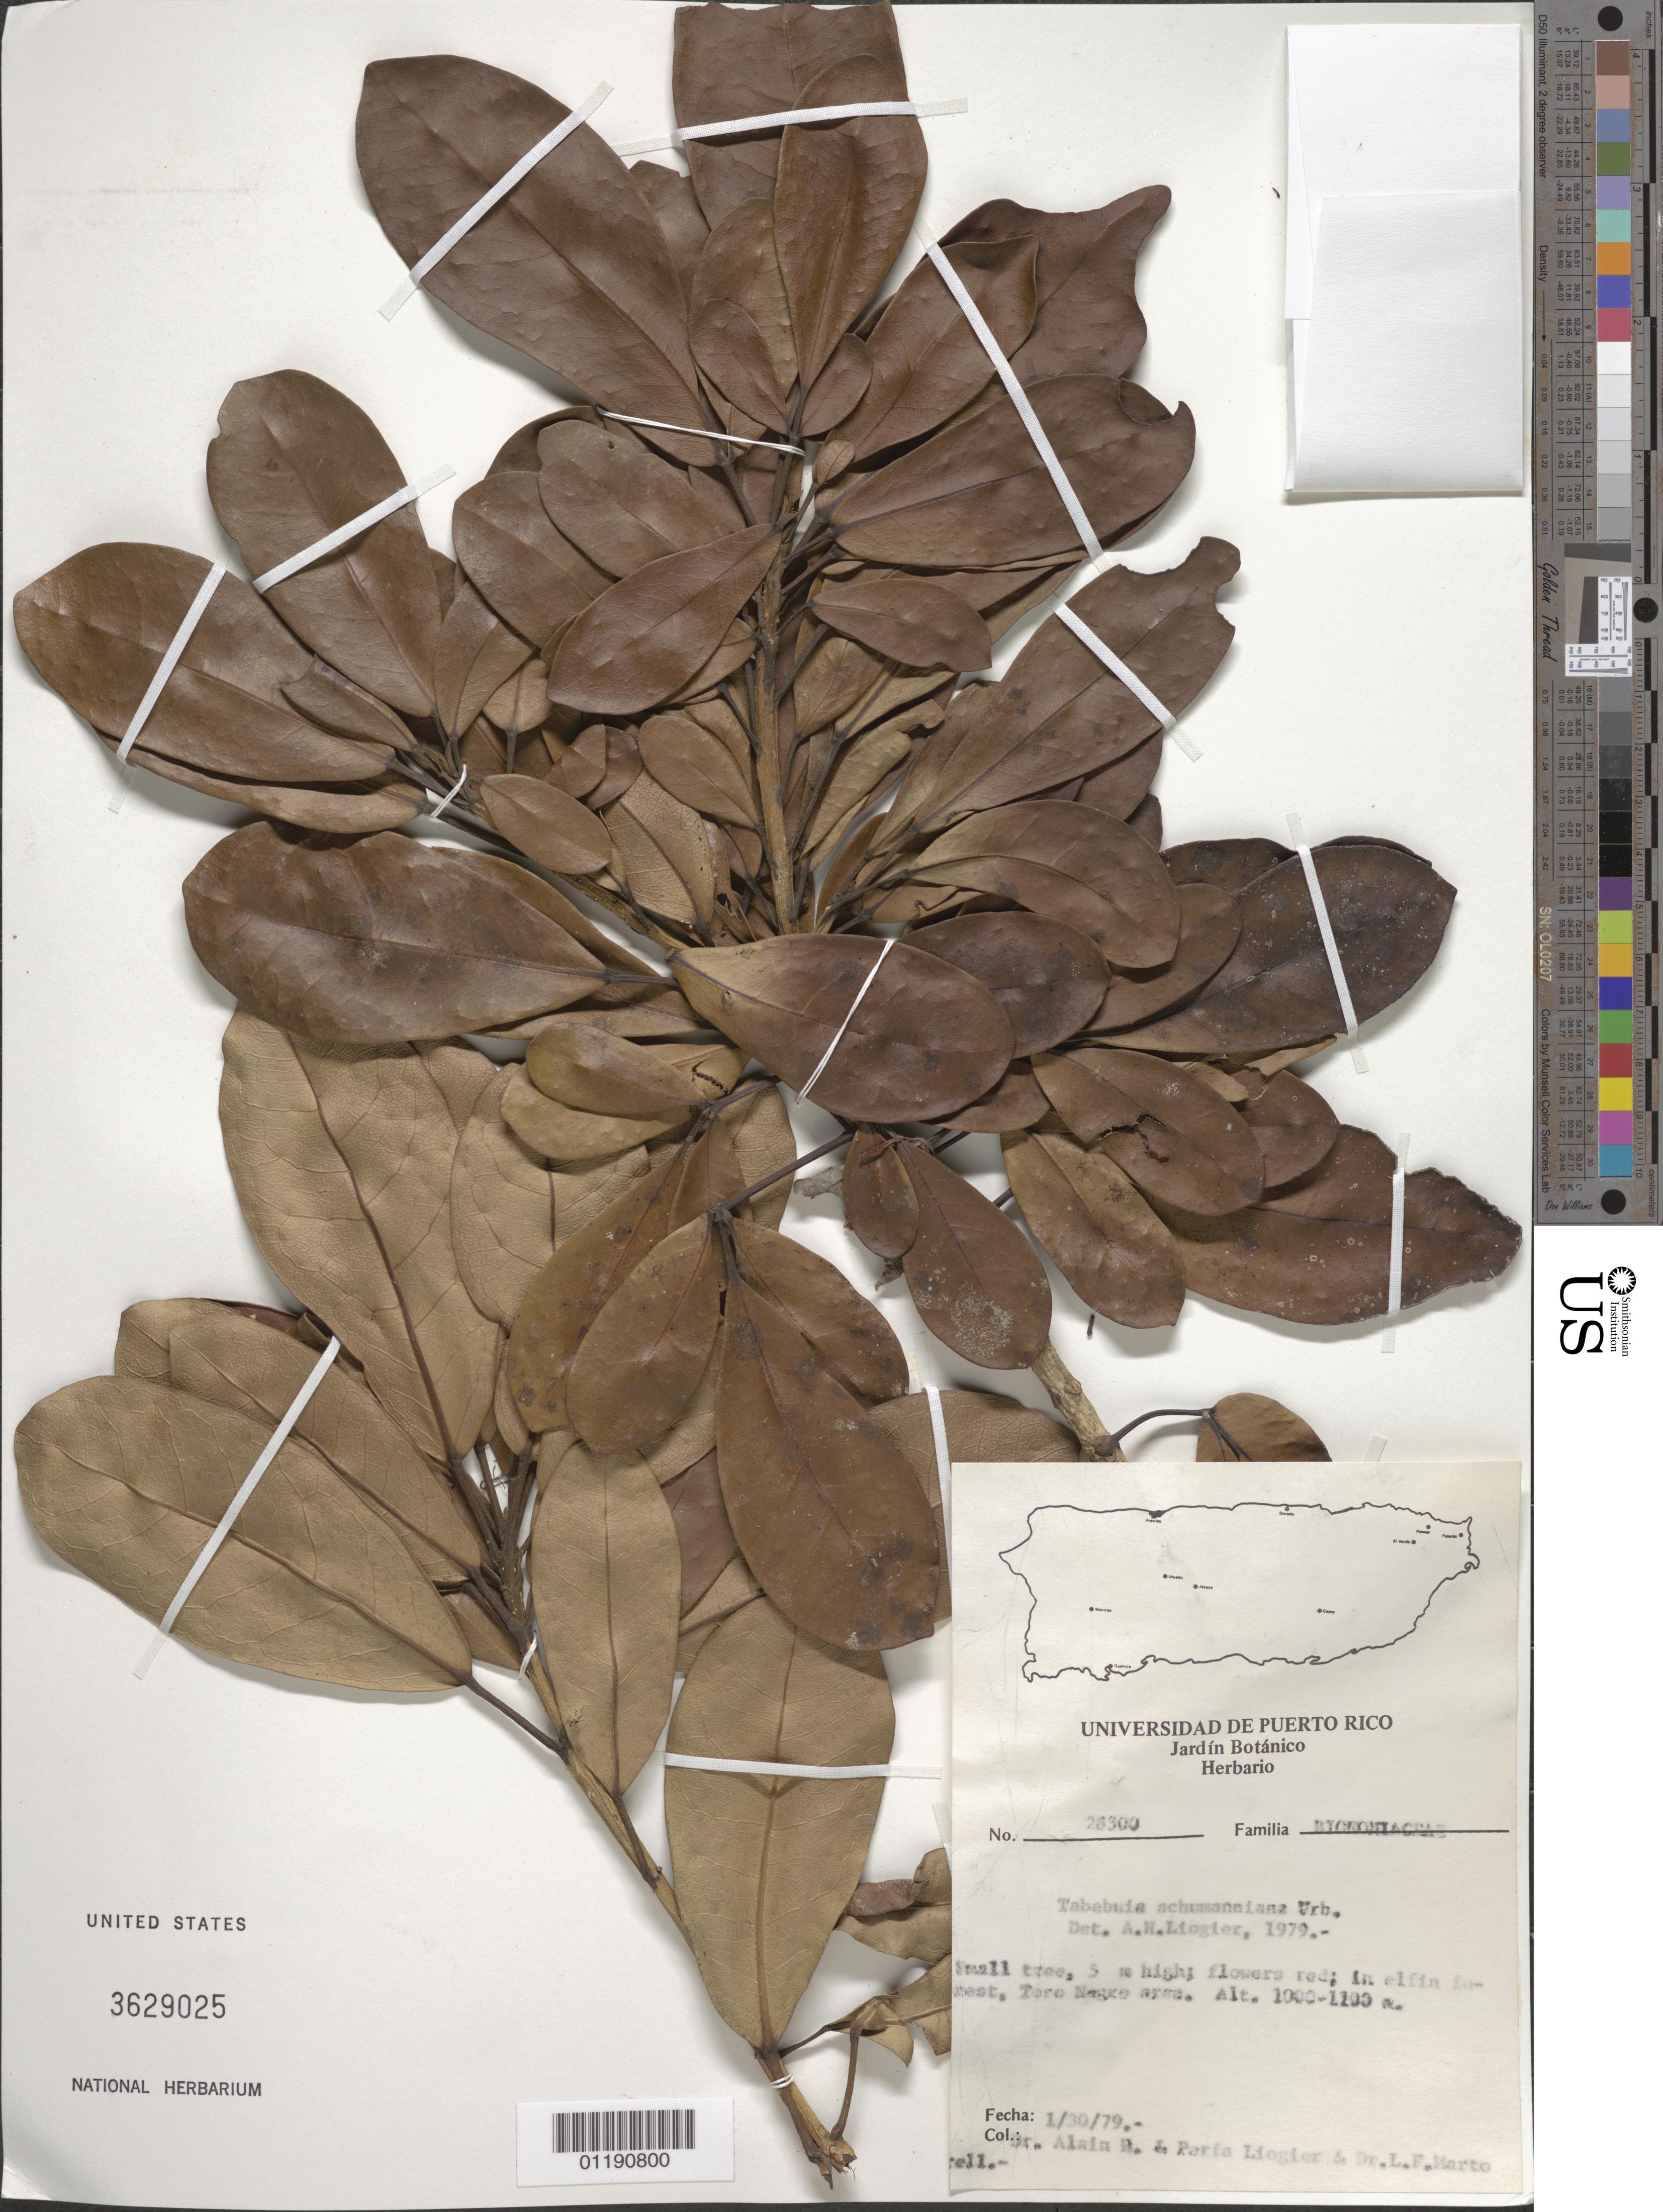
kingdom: Plantae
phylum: Tracheophyta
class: Magnoliopsida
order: Lamiales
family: Bignoniaceae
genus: Tabebuia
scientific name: Tabebuia schumanniana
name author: Urb.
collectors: A. H. Liogier, M. P. Liogier & L. Martorell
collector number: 28300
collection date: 1979-01-30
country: Puerto Rico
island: Puerto Rico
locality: Toro Negro area.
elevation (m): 1000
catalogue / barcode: US 3629025